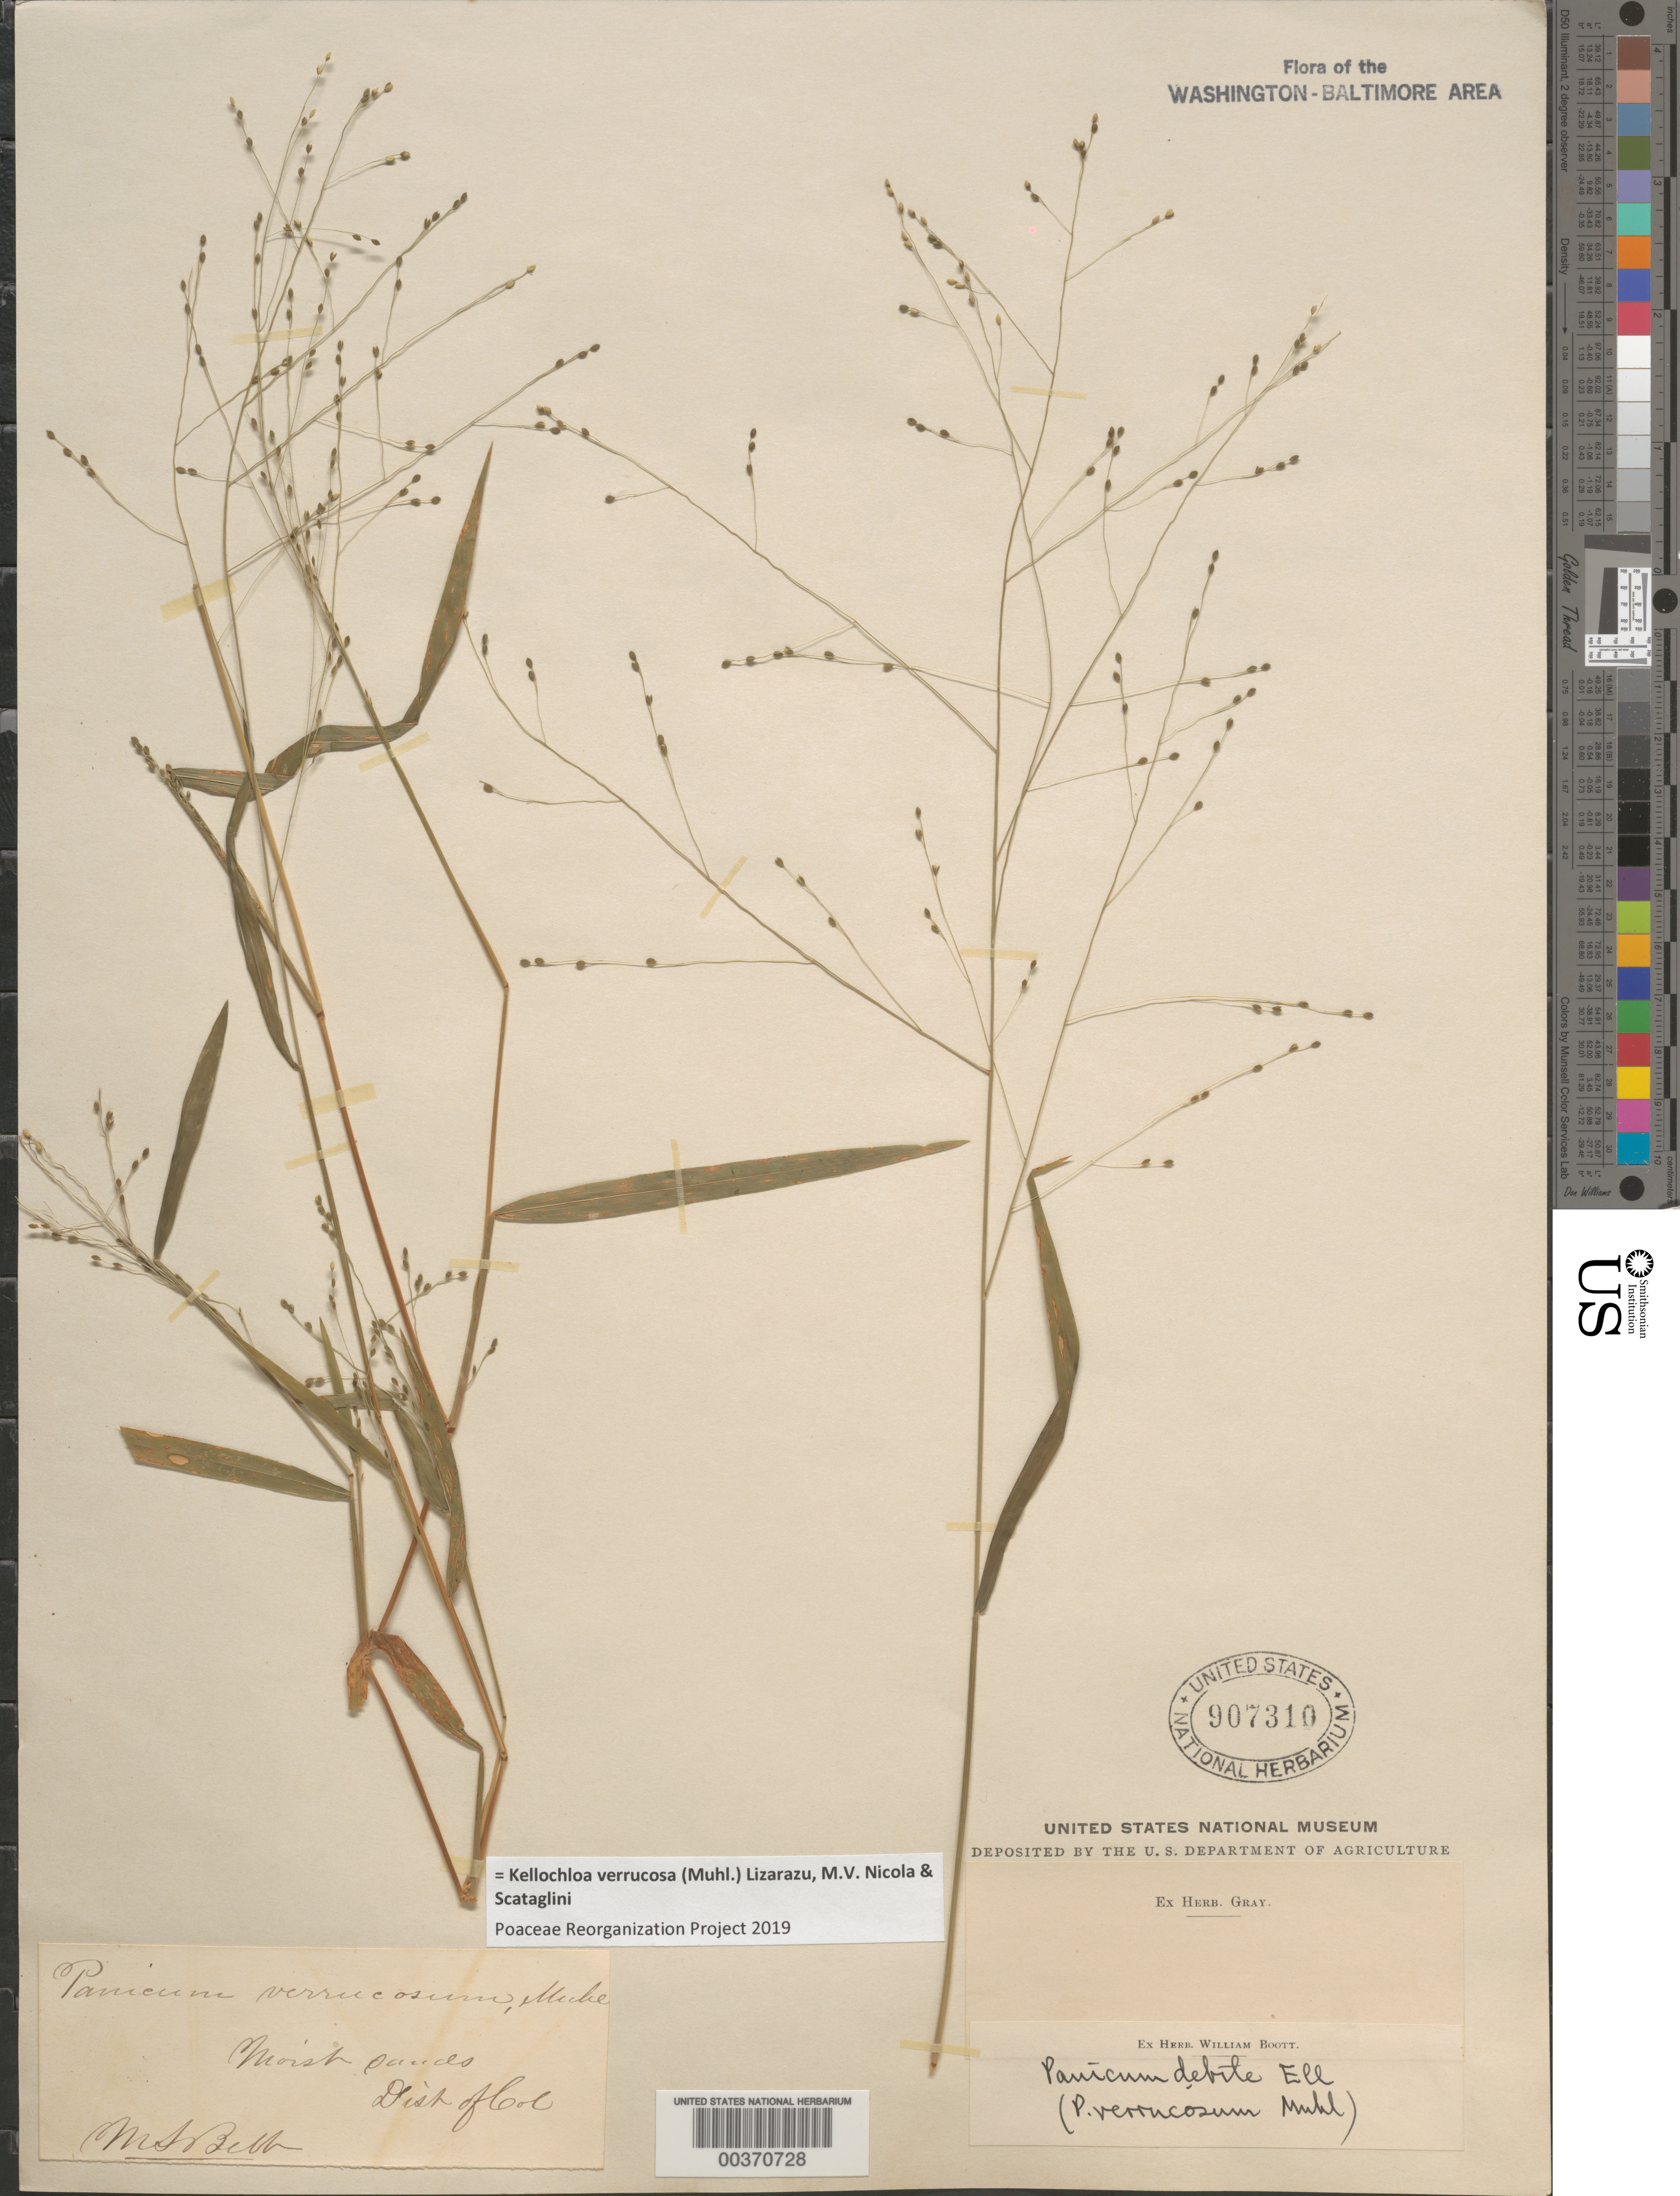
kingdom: Plantae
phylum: Tracheophyta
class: Liliopsida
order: Poales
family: Poaceae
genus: Panicum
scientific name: Panicum verrucosum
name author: Muhl.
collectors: H. Grey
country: United States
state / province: District of Columbia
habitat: Moist sands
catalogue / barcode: US 907310